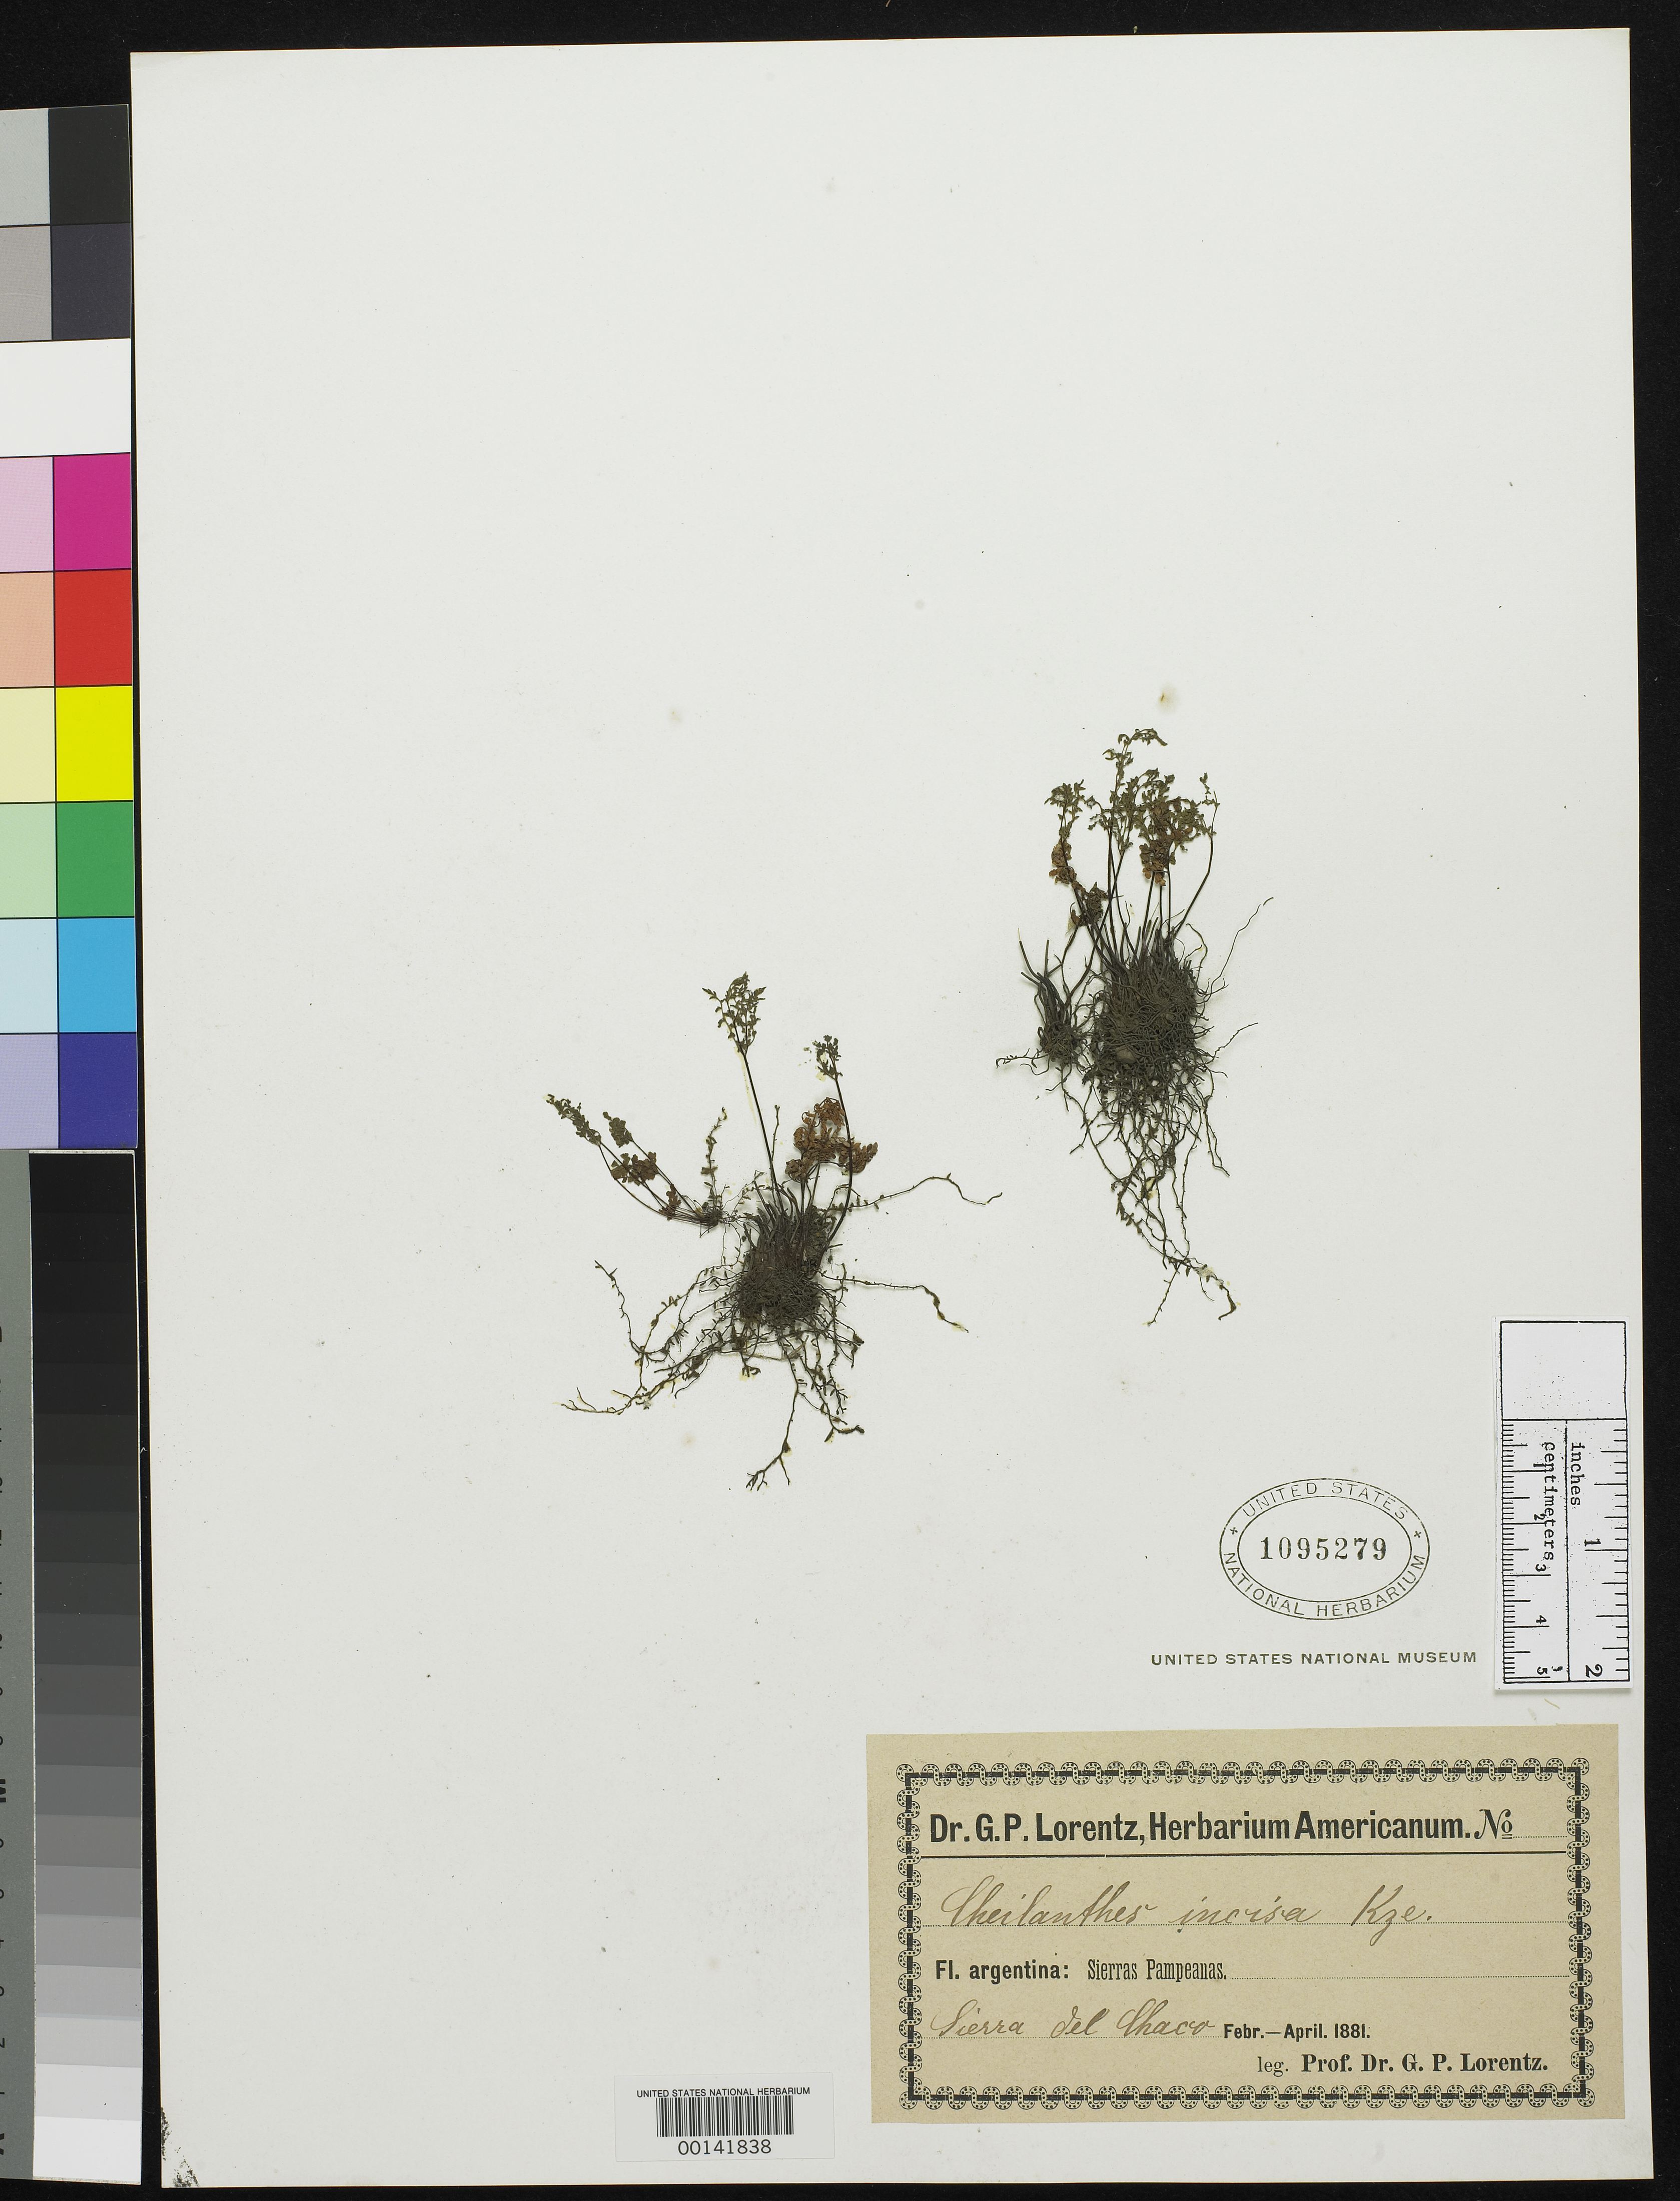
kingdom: Plantae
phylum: Tracheophyta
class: Polypodiopsida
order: Polypodiales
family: Pteridaceae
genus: Cheilanthes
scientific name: Cheilanthes marginata var. gracilis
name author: Hieron.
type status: Isosyntype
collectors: P. G. Lorentz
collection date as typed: Feb 1881 to -- Apr 1881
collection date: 1881-02/1881-04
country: Argentina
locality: Sierras pampeanas Sierra del Chaco.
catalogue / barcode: US 1095279